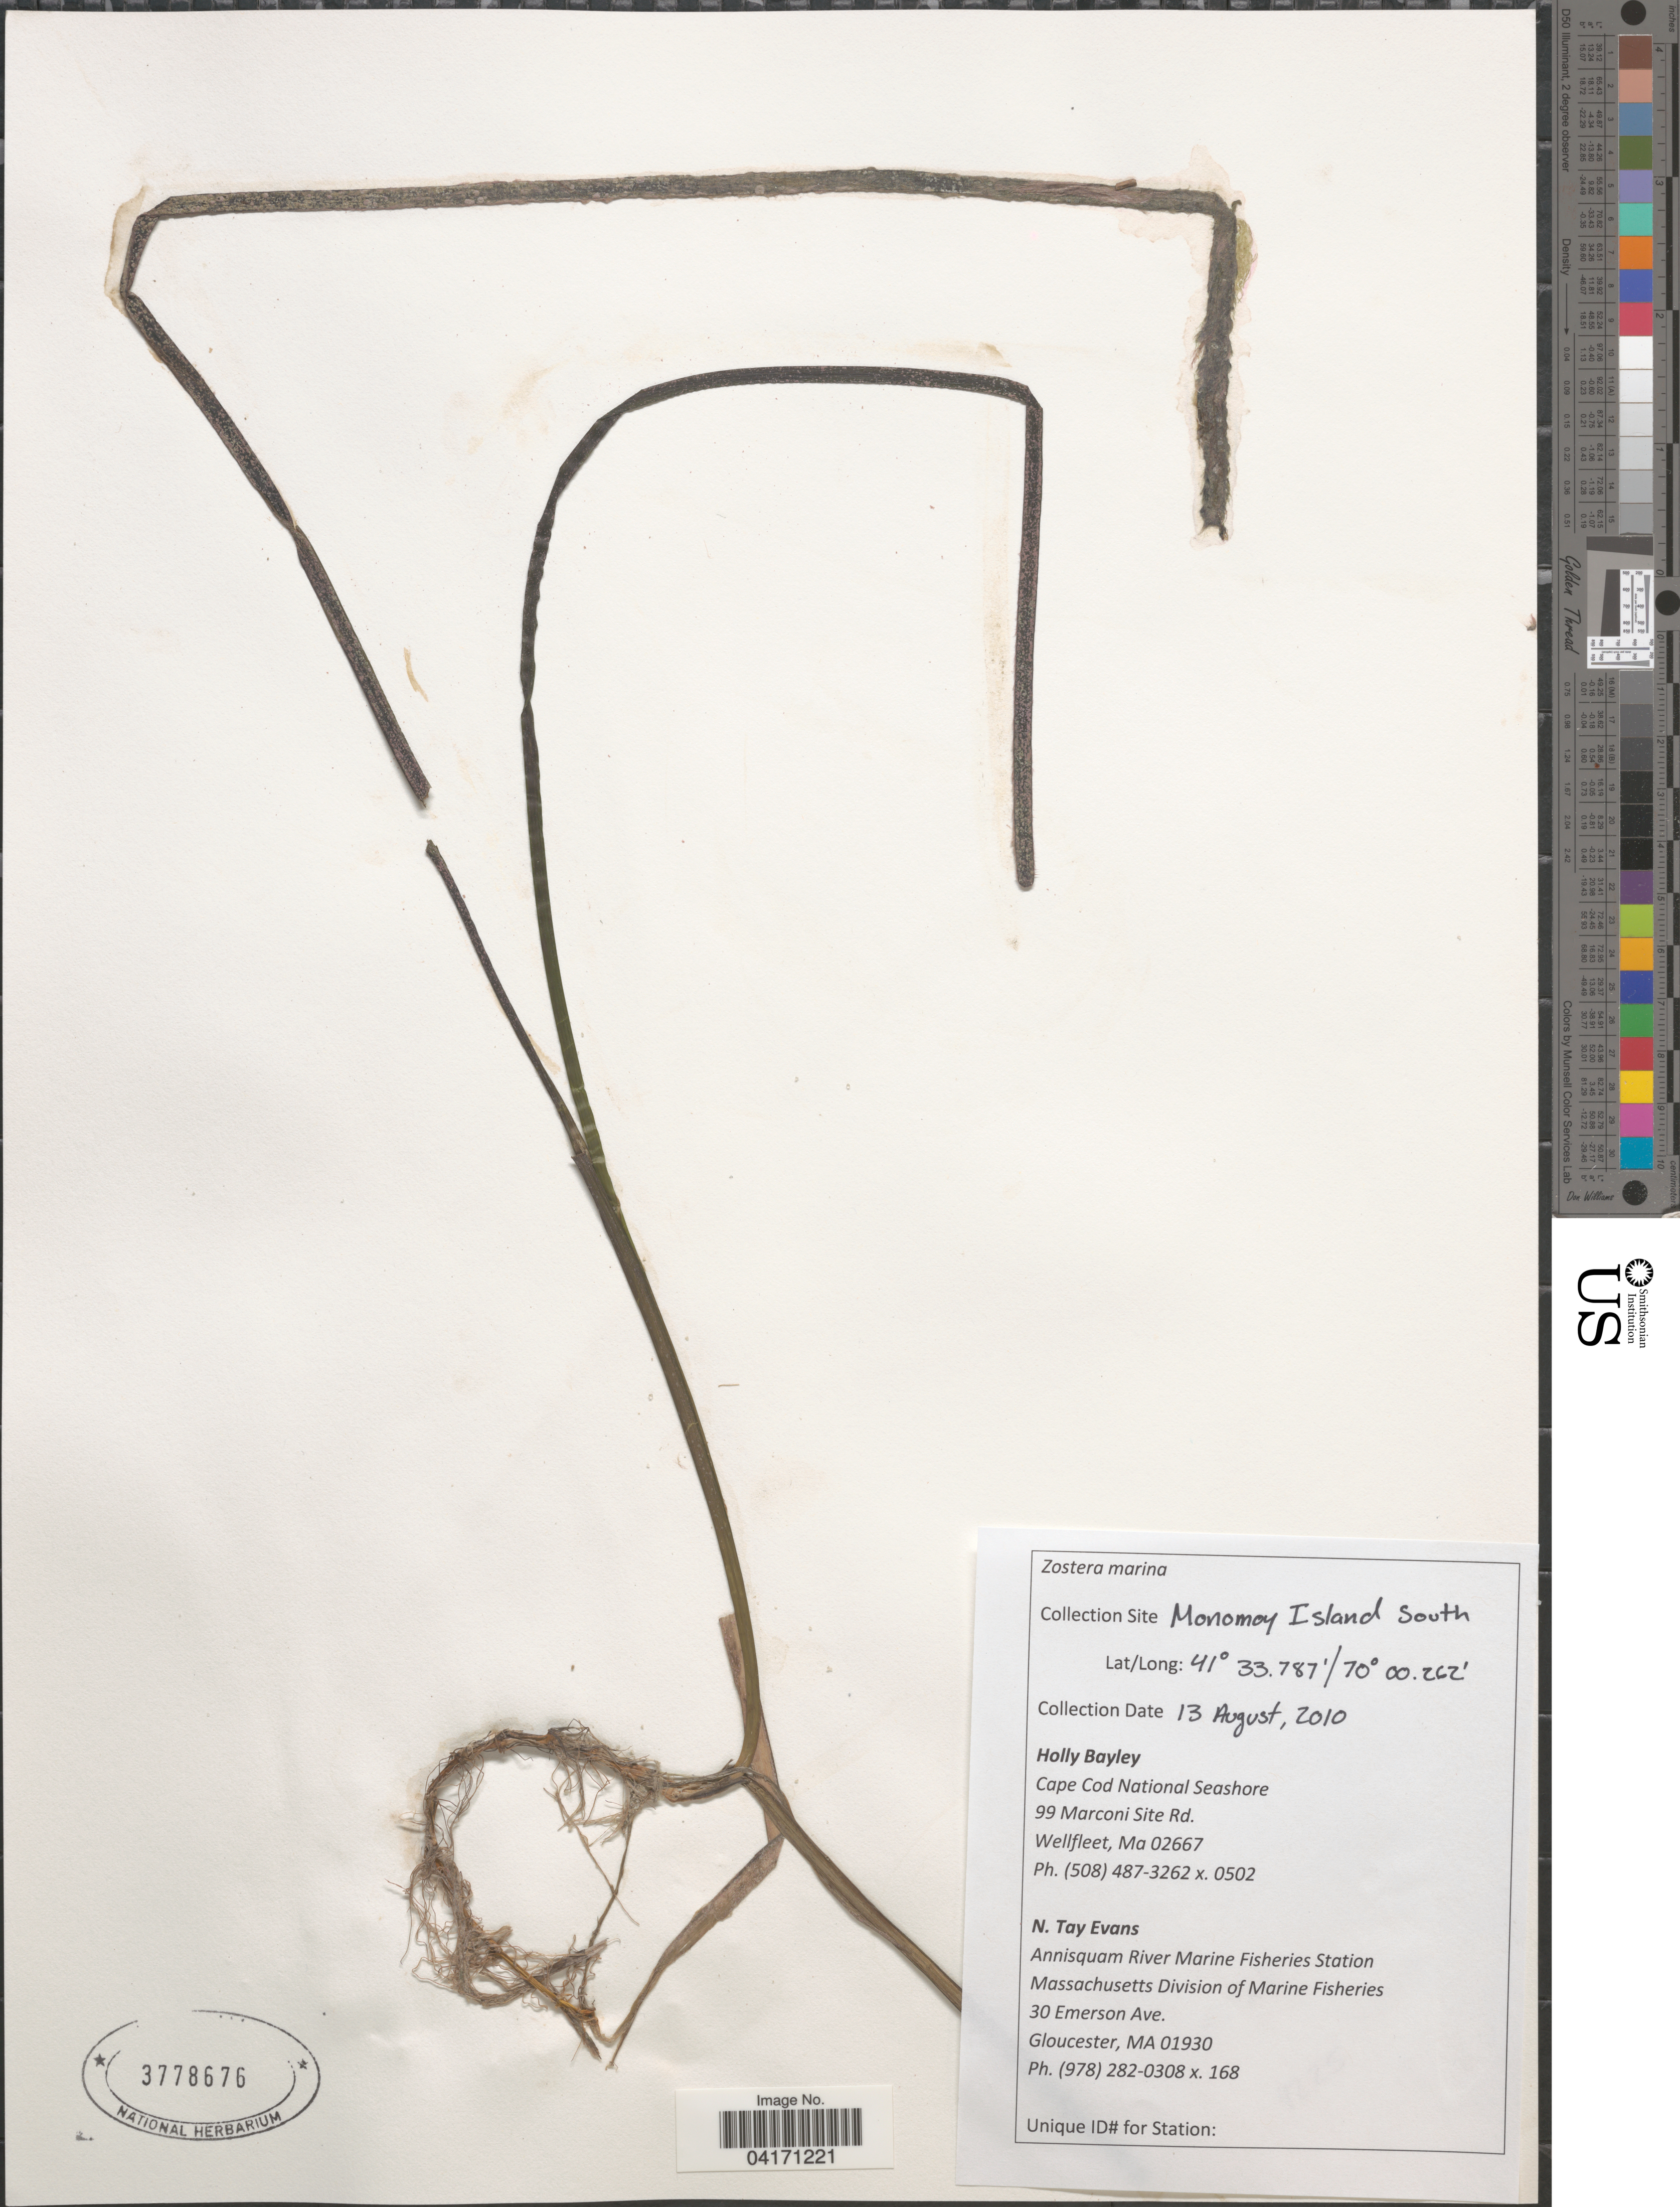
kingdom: Plantae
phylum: Tracheophyta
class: Liliopsida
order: Alismatales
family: Zosteraceae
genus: Zostera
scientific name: Zostera marina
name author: L.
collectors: H. Bayley & N. Evans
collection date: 2010-08-13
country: United States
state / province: Massachusetts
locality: Monomoy Island South.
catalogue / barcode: US 3778676